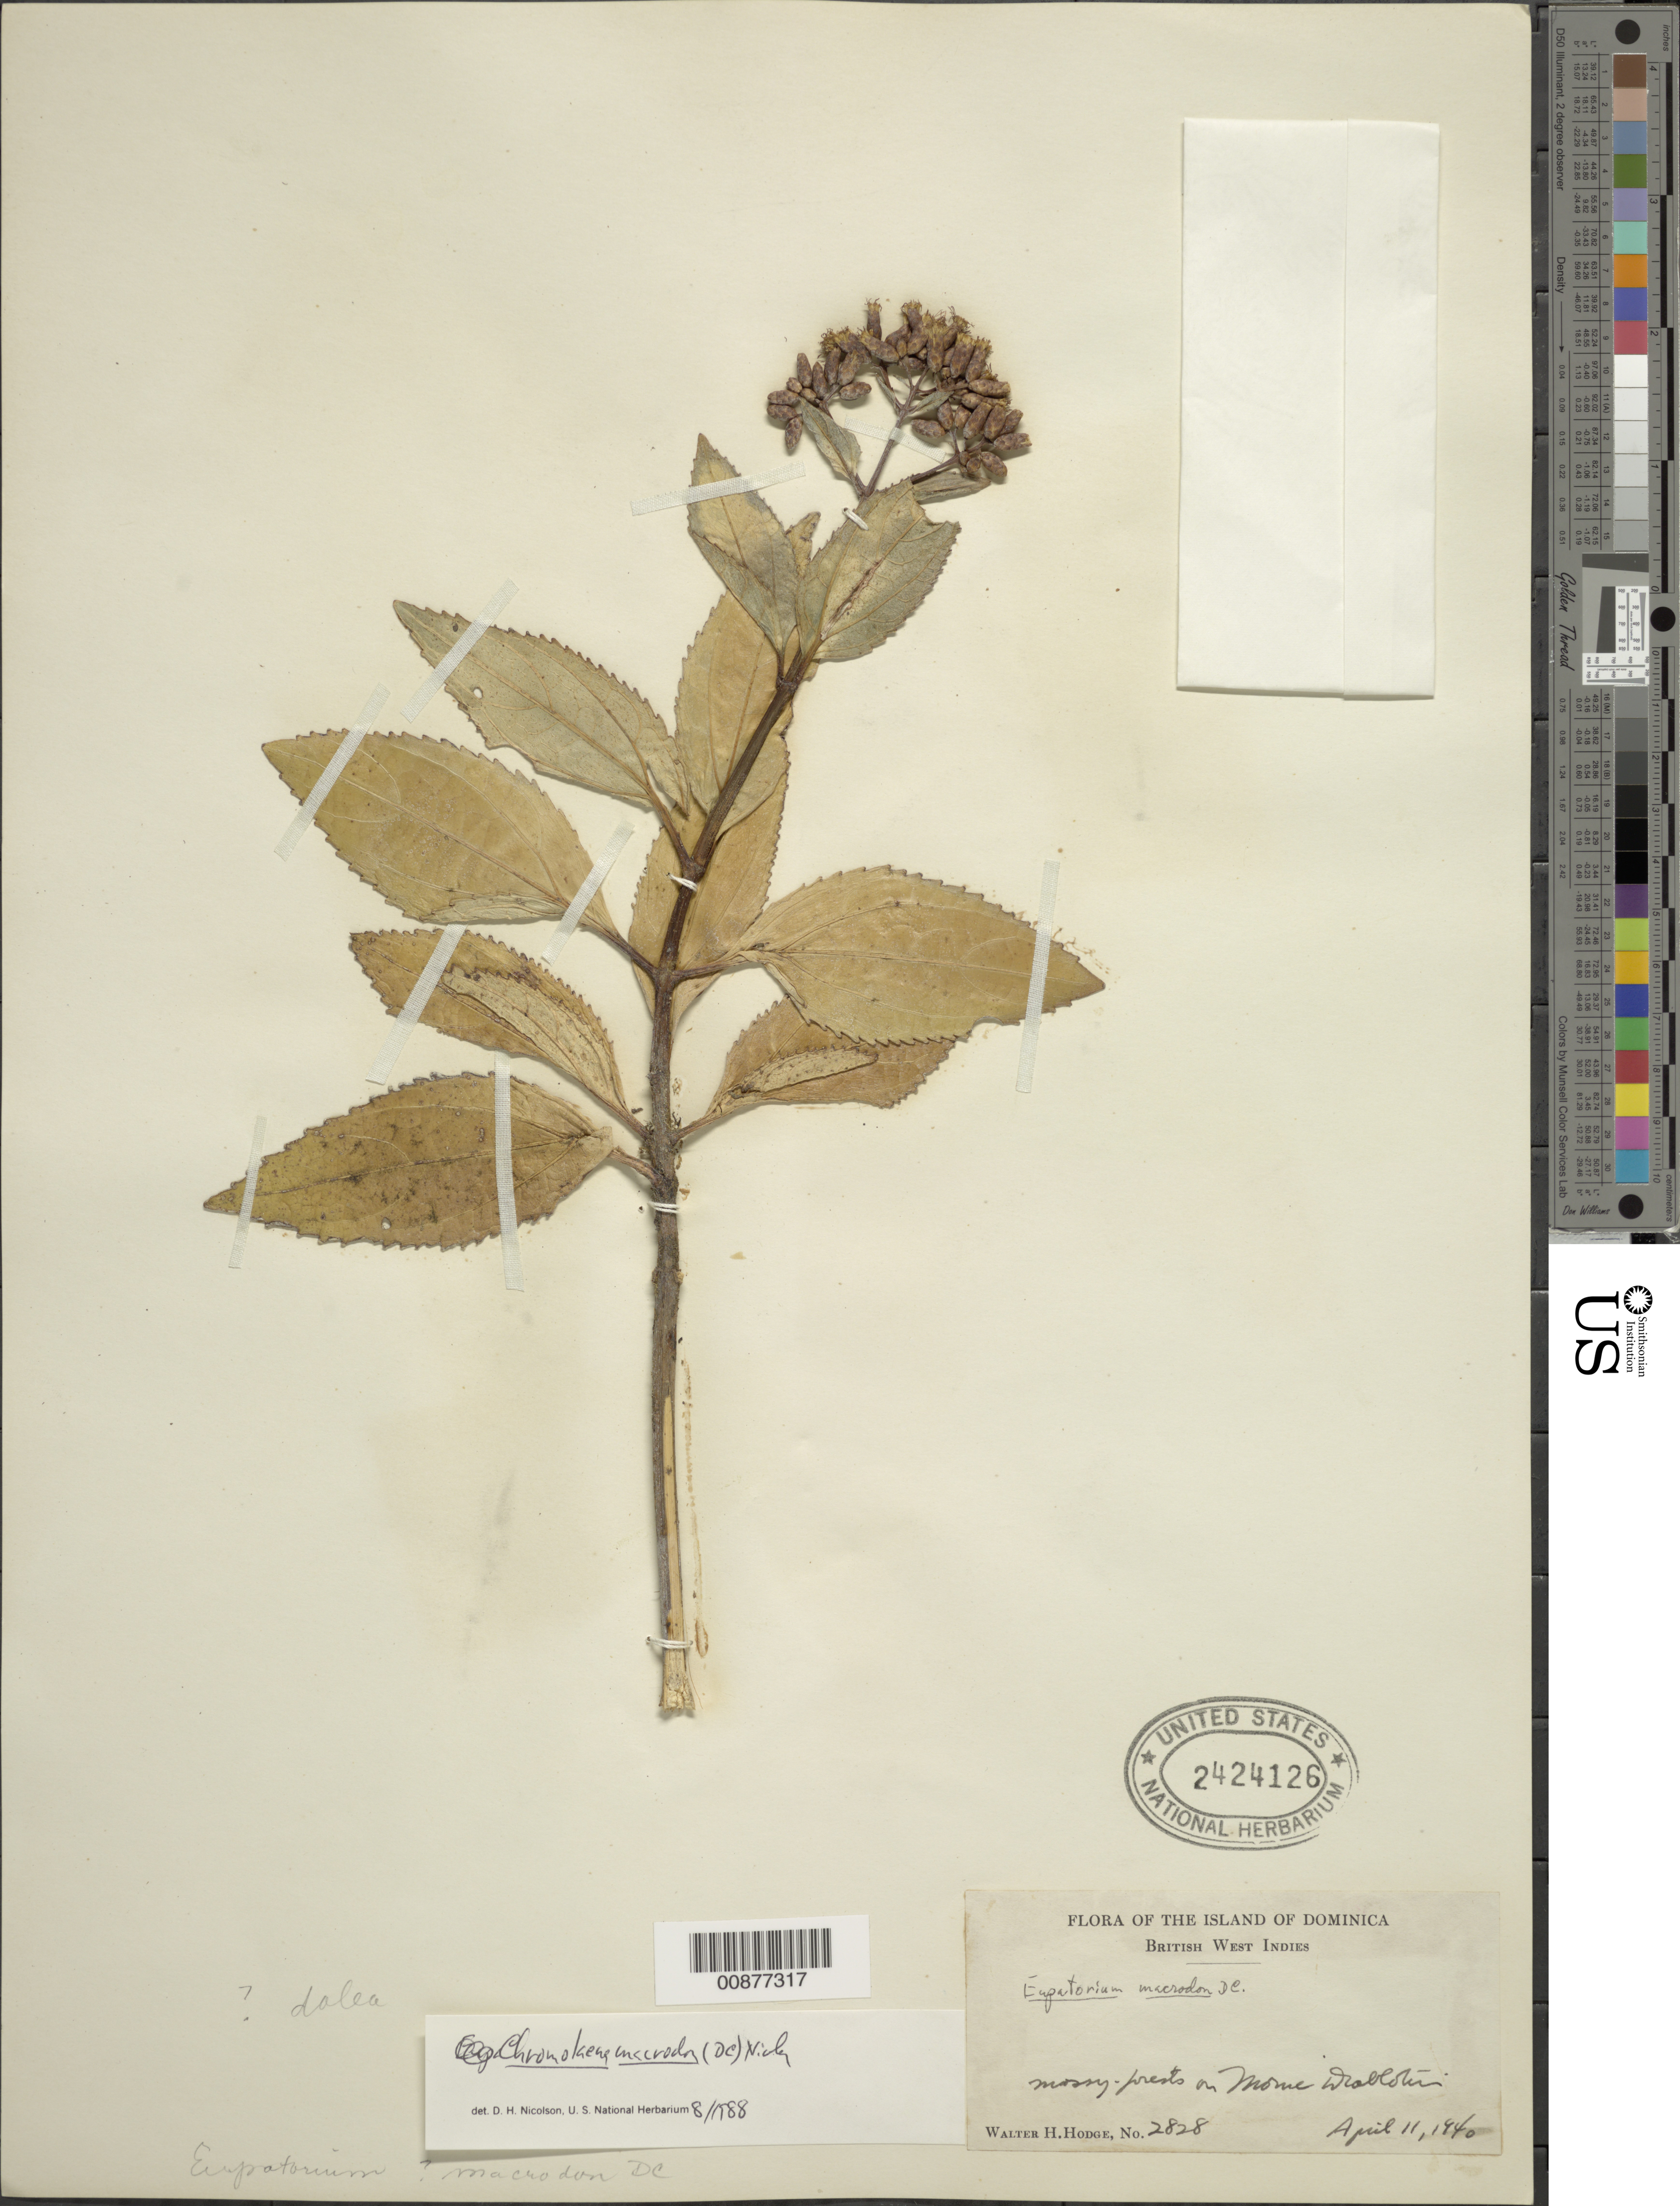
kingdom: Plantae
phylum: Tracheophyta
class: Magnoliopsida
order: Asterales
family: Asteraceae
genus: Chromolaena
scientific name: Chromolaena macrodon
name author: (DC.) Nicolson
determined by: Nicolson, Dan H.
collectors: W. Hodge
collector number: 2828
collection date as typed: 11 Apr 1940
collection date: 1940-04-11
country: Dominica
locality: Morne Diblotin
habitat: Mossy forests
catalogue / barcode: US 2424126